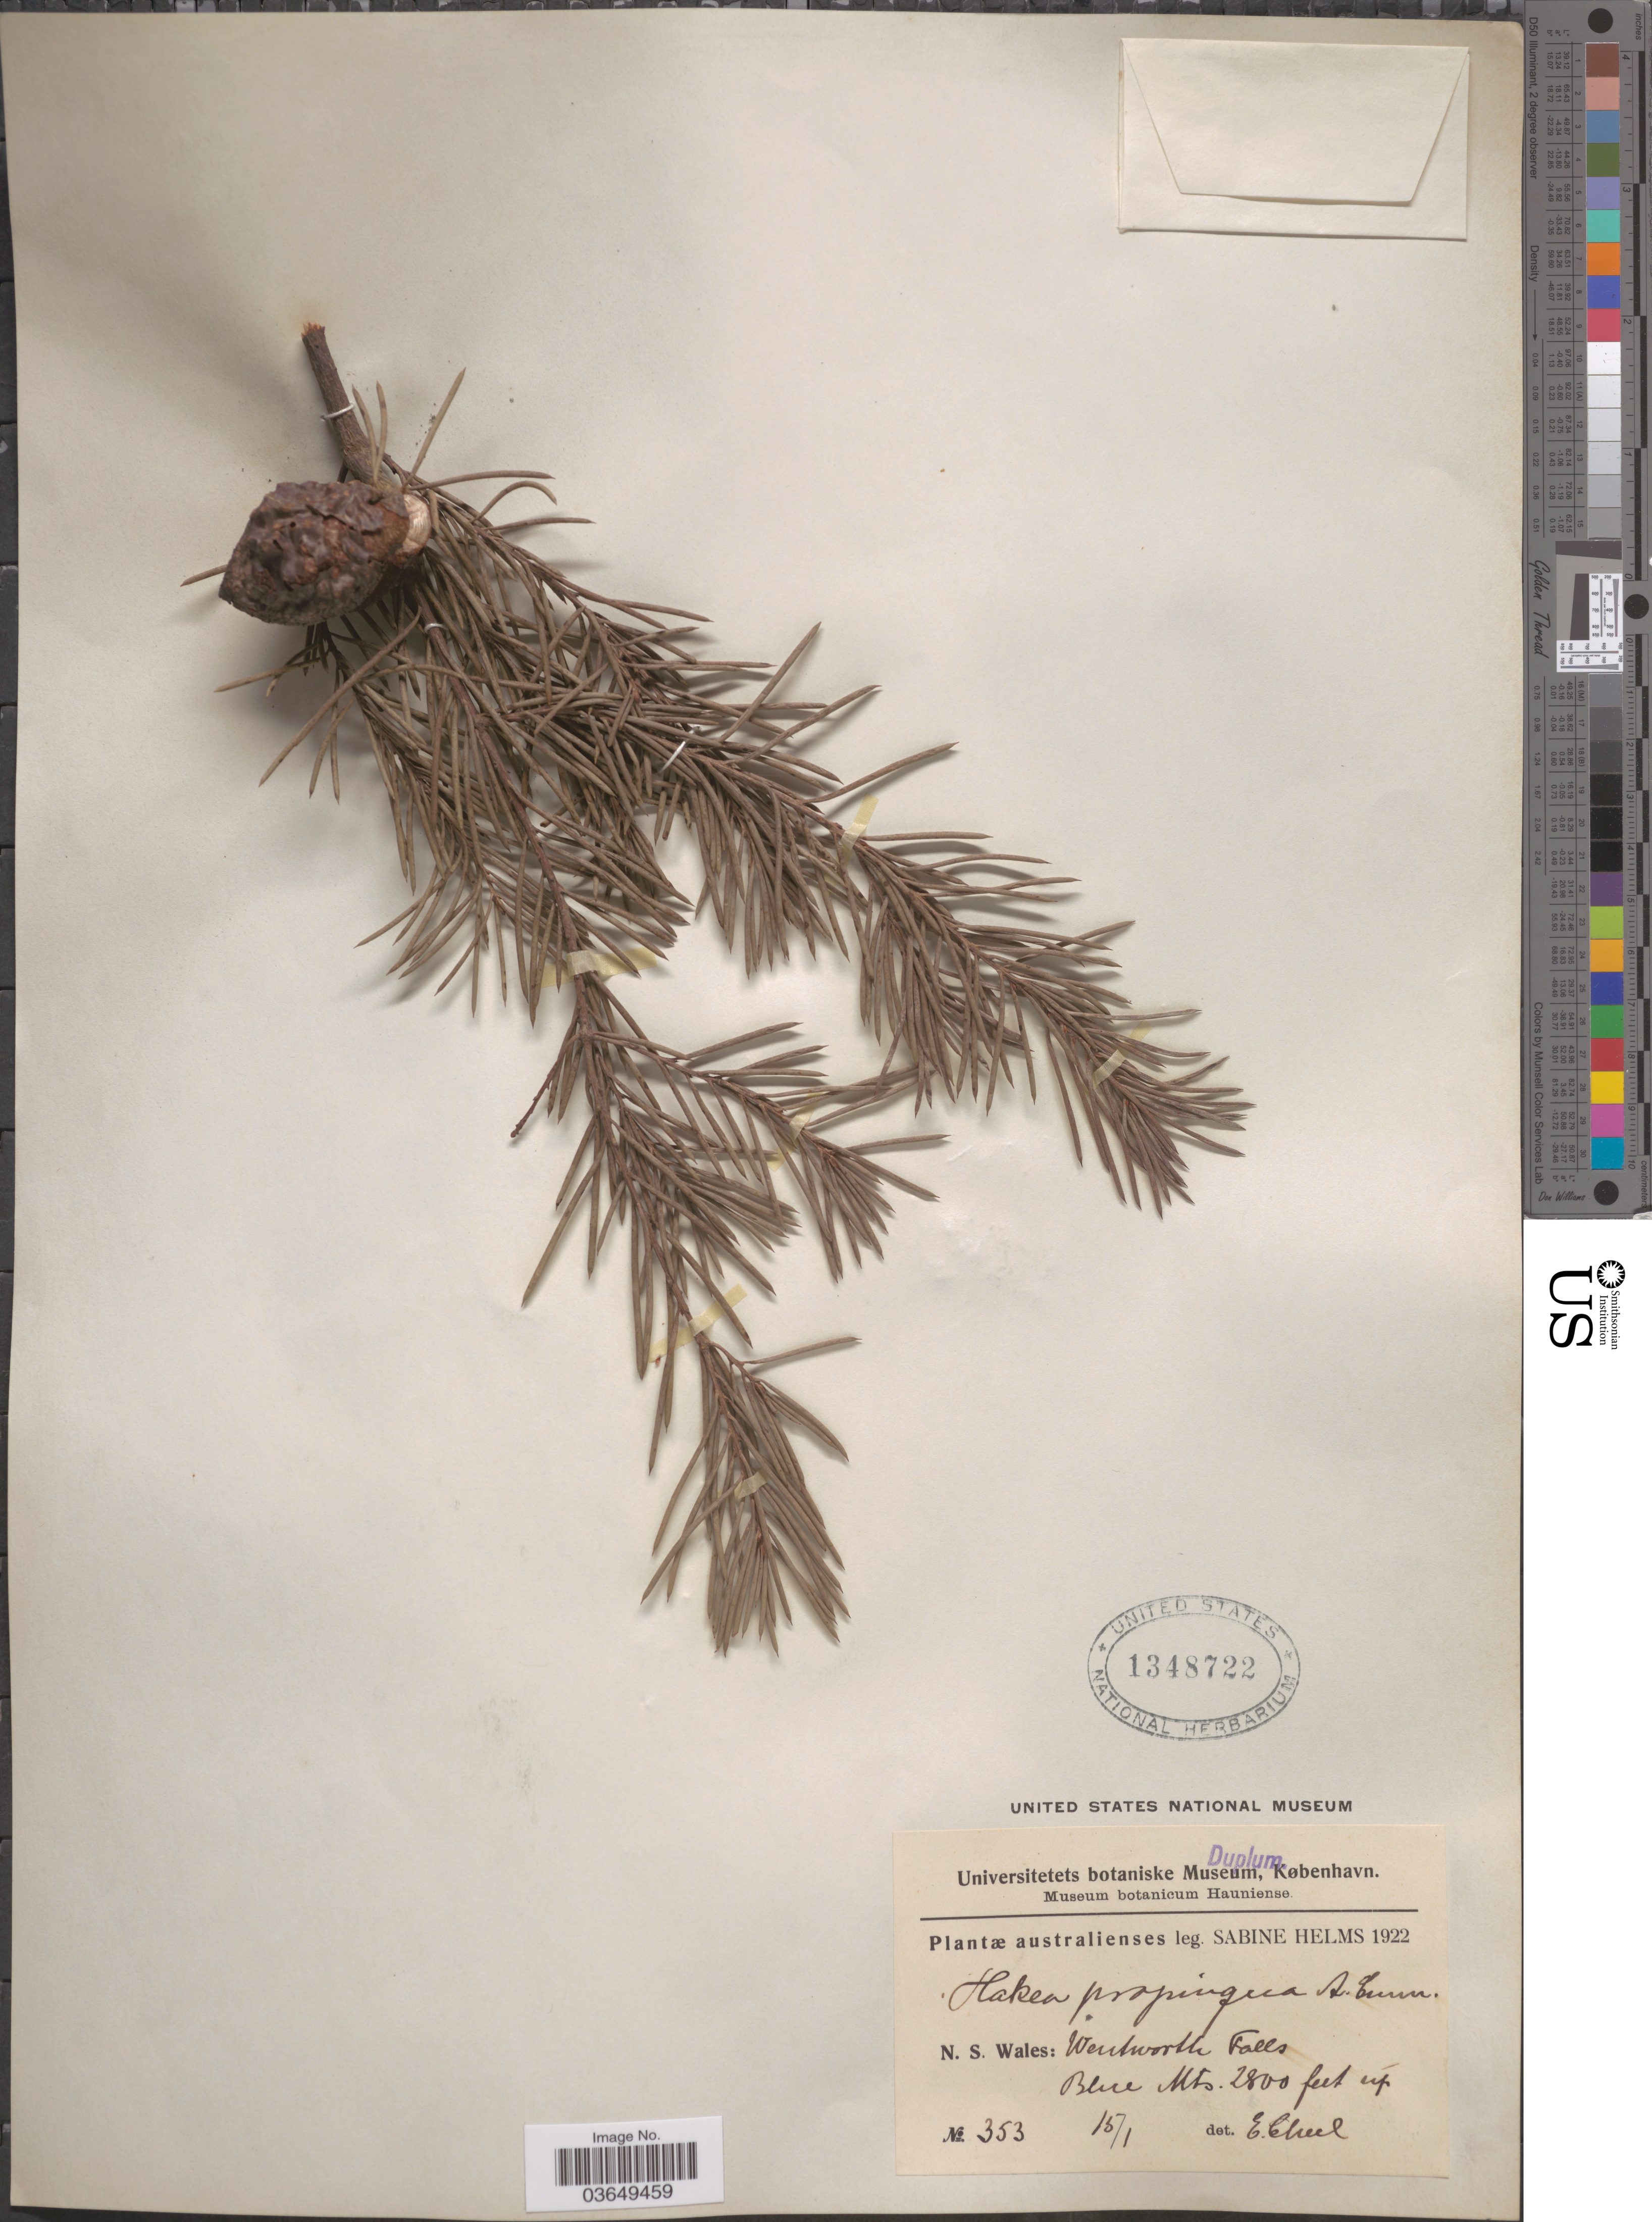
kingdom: Plantae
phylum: Tracheophyta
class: Magnoliopsida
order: Proteales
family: Proteaceae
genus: Hakea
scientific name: Hakea propinqua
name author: A. Cunn.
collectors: S. Helms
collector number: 353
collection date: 1922-01-15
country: Australia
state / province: New South Wales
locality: N. S. Wales: Wentworth Falls. Blue Mts.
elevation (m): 853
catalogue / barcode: US 1348722